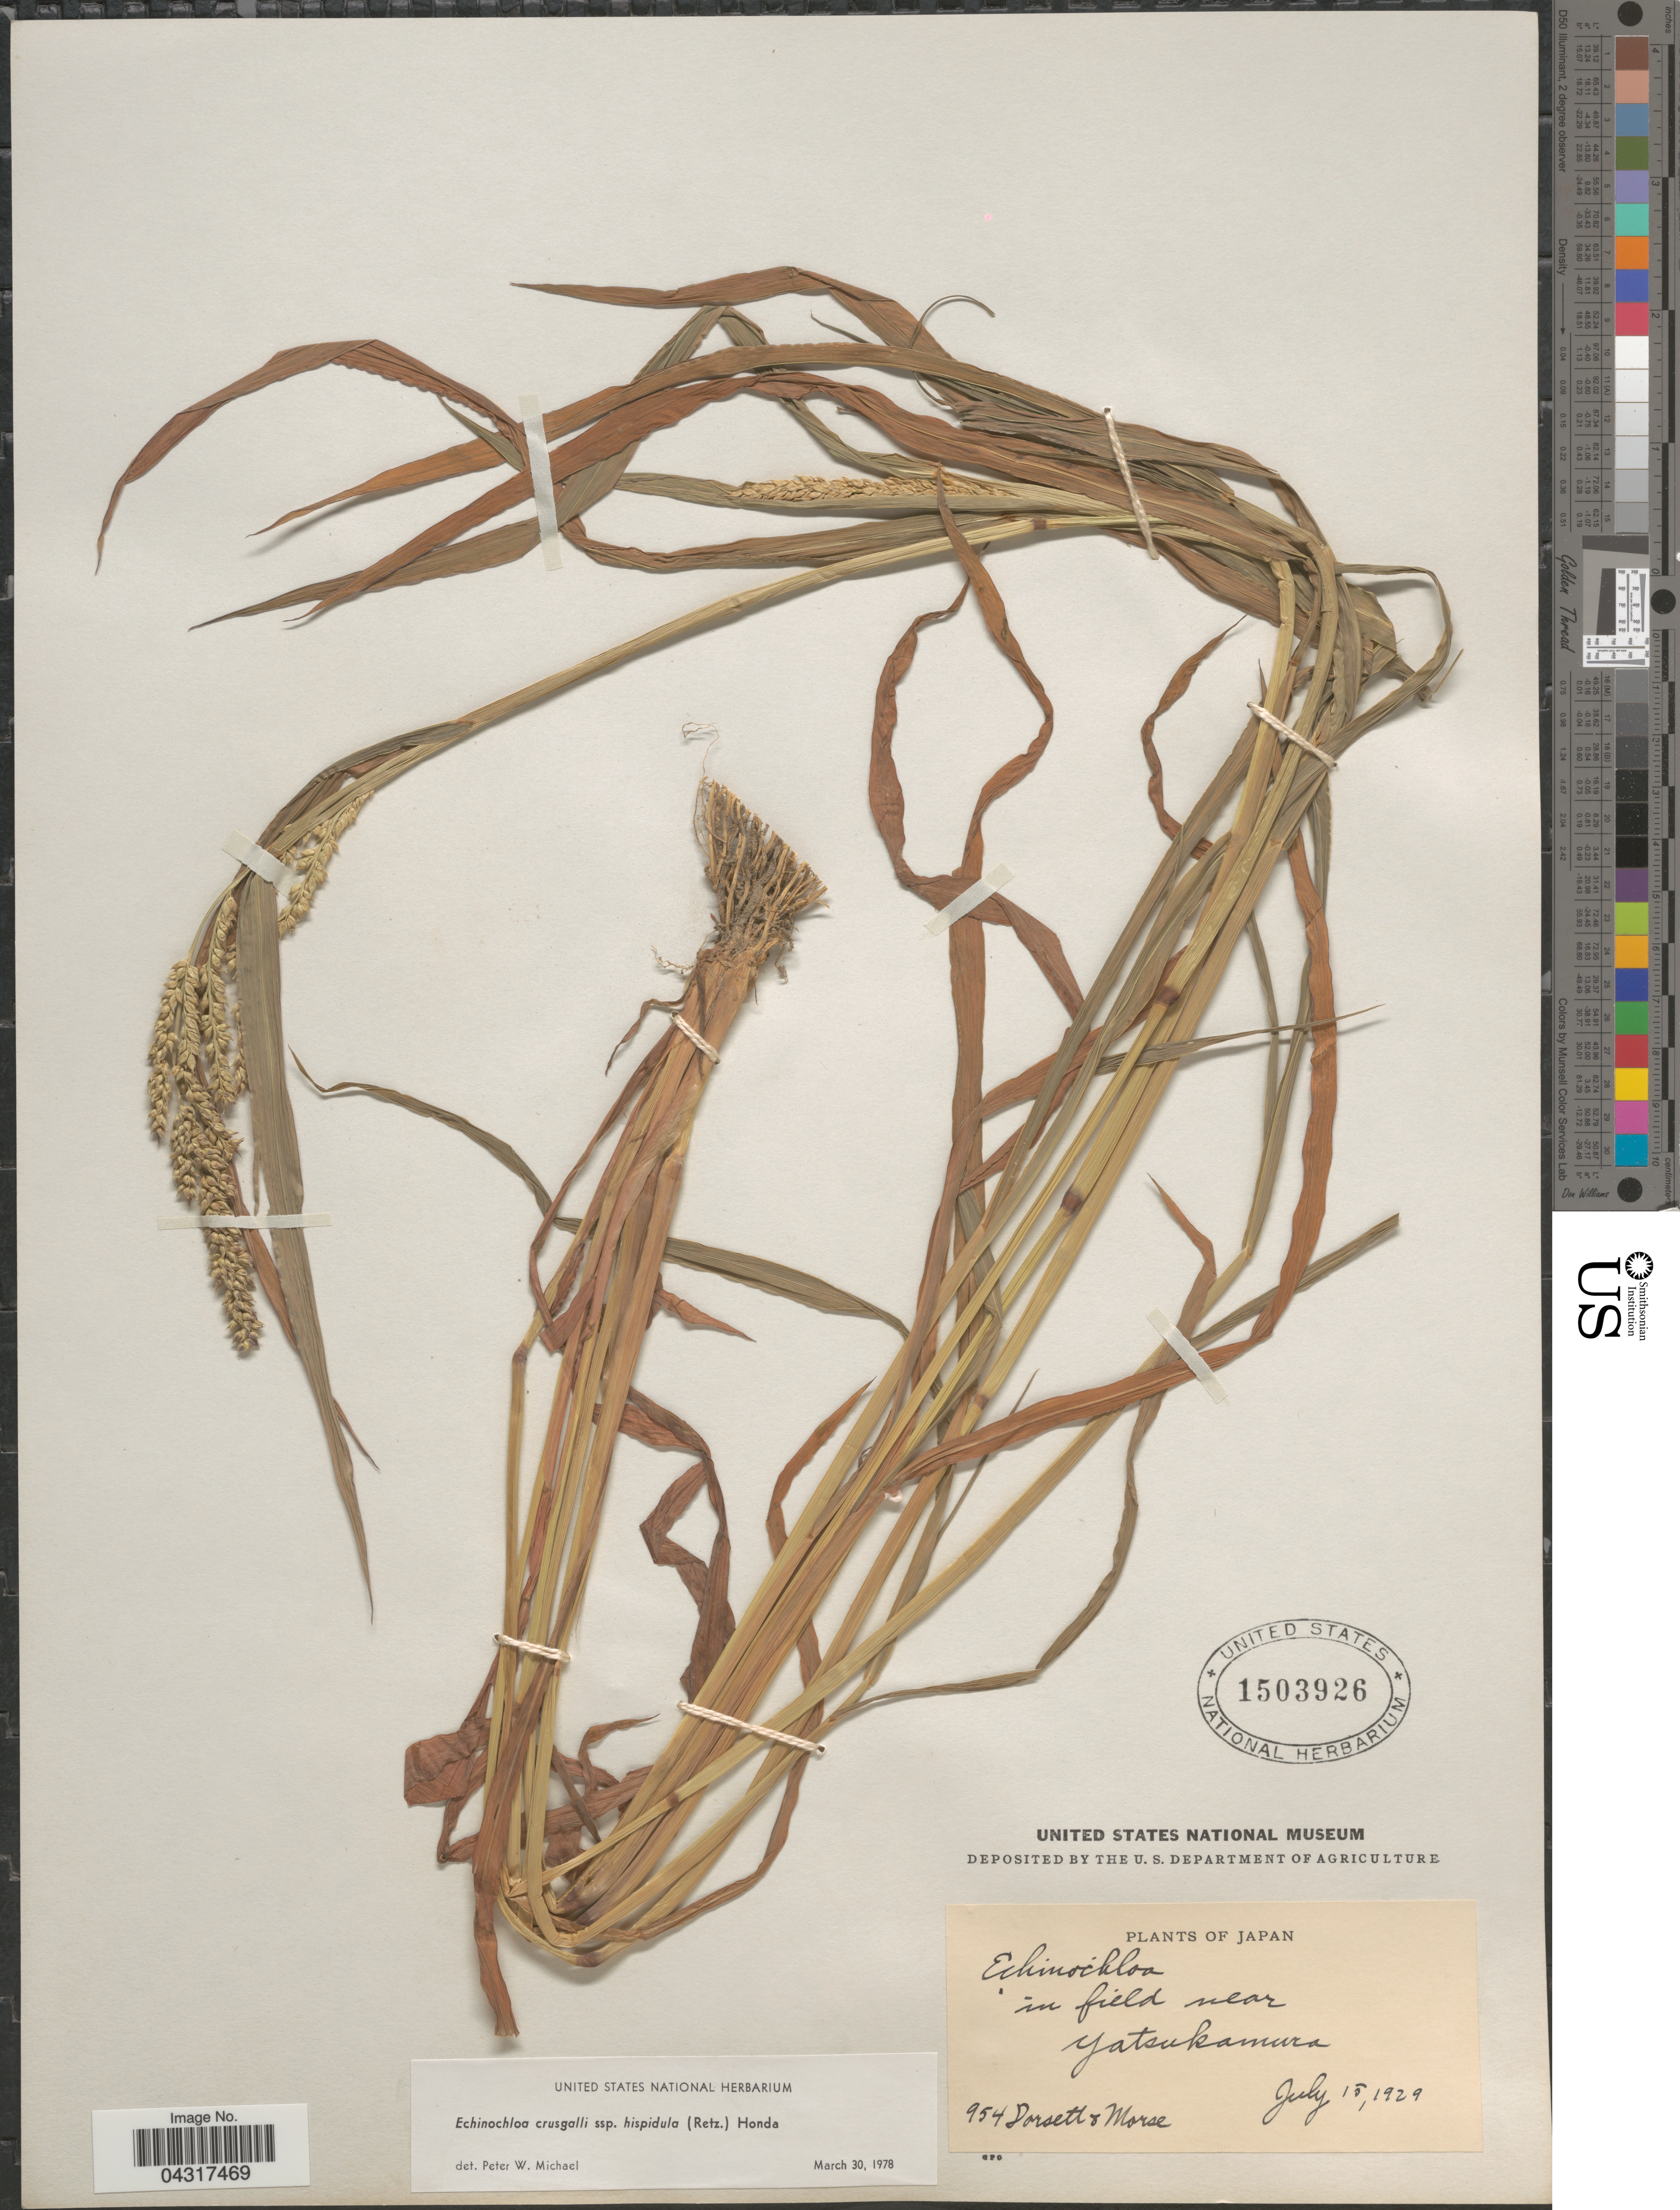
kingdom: Plantae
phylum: Tracheophyta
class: Liliopsida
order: Poales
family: Poaceae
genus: Echinochloa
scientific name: Echinochloa oryzoides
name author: (Ard.) Fritsch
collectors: -- Dorsett & -. Morse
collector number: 954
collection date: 1929-07-15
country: Japan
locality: In field near Yatsukamura.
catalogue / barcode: US 1503926